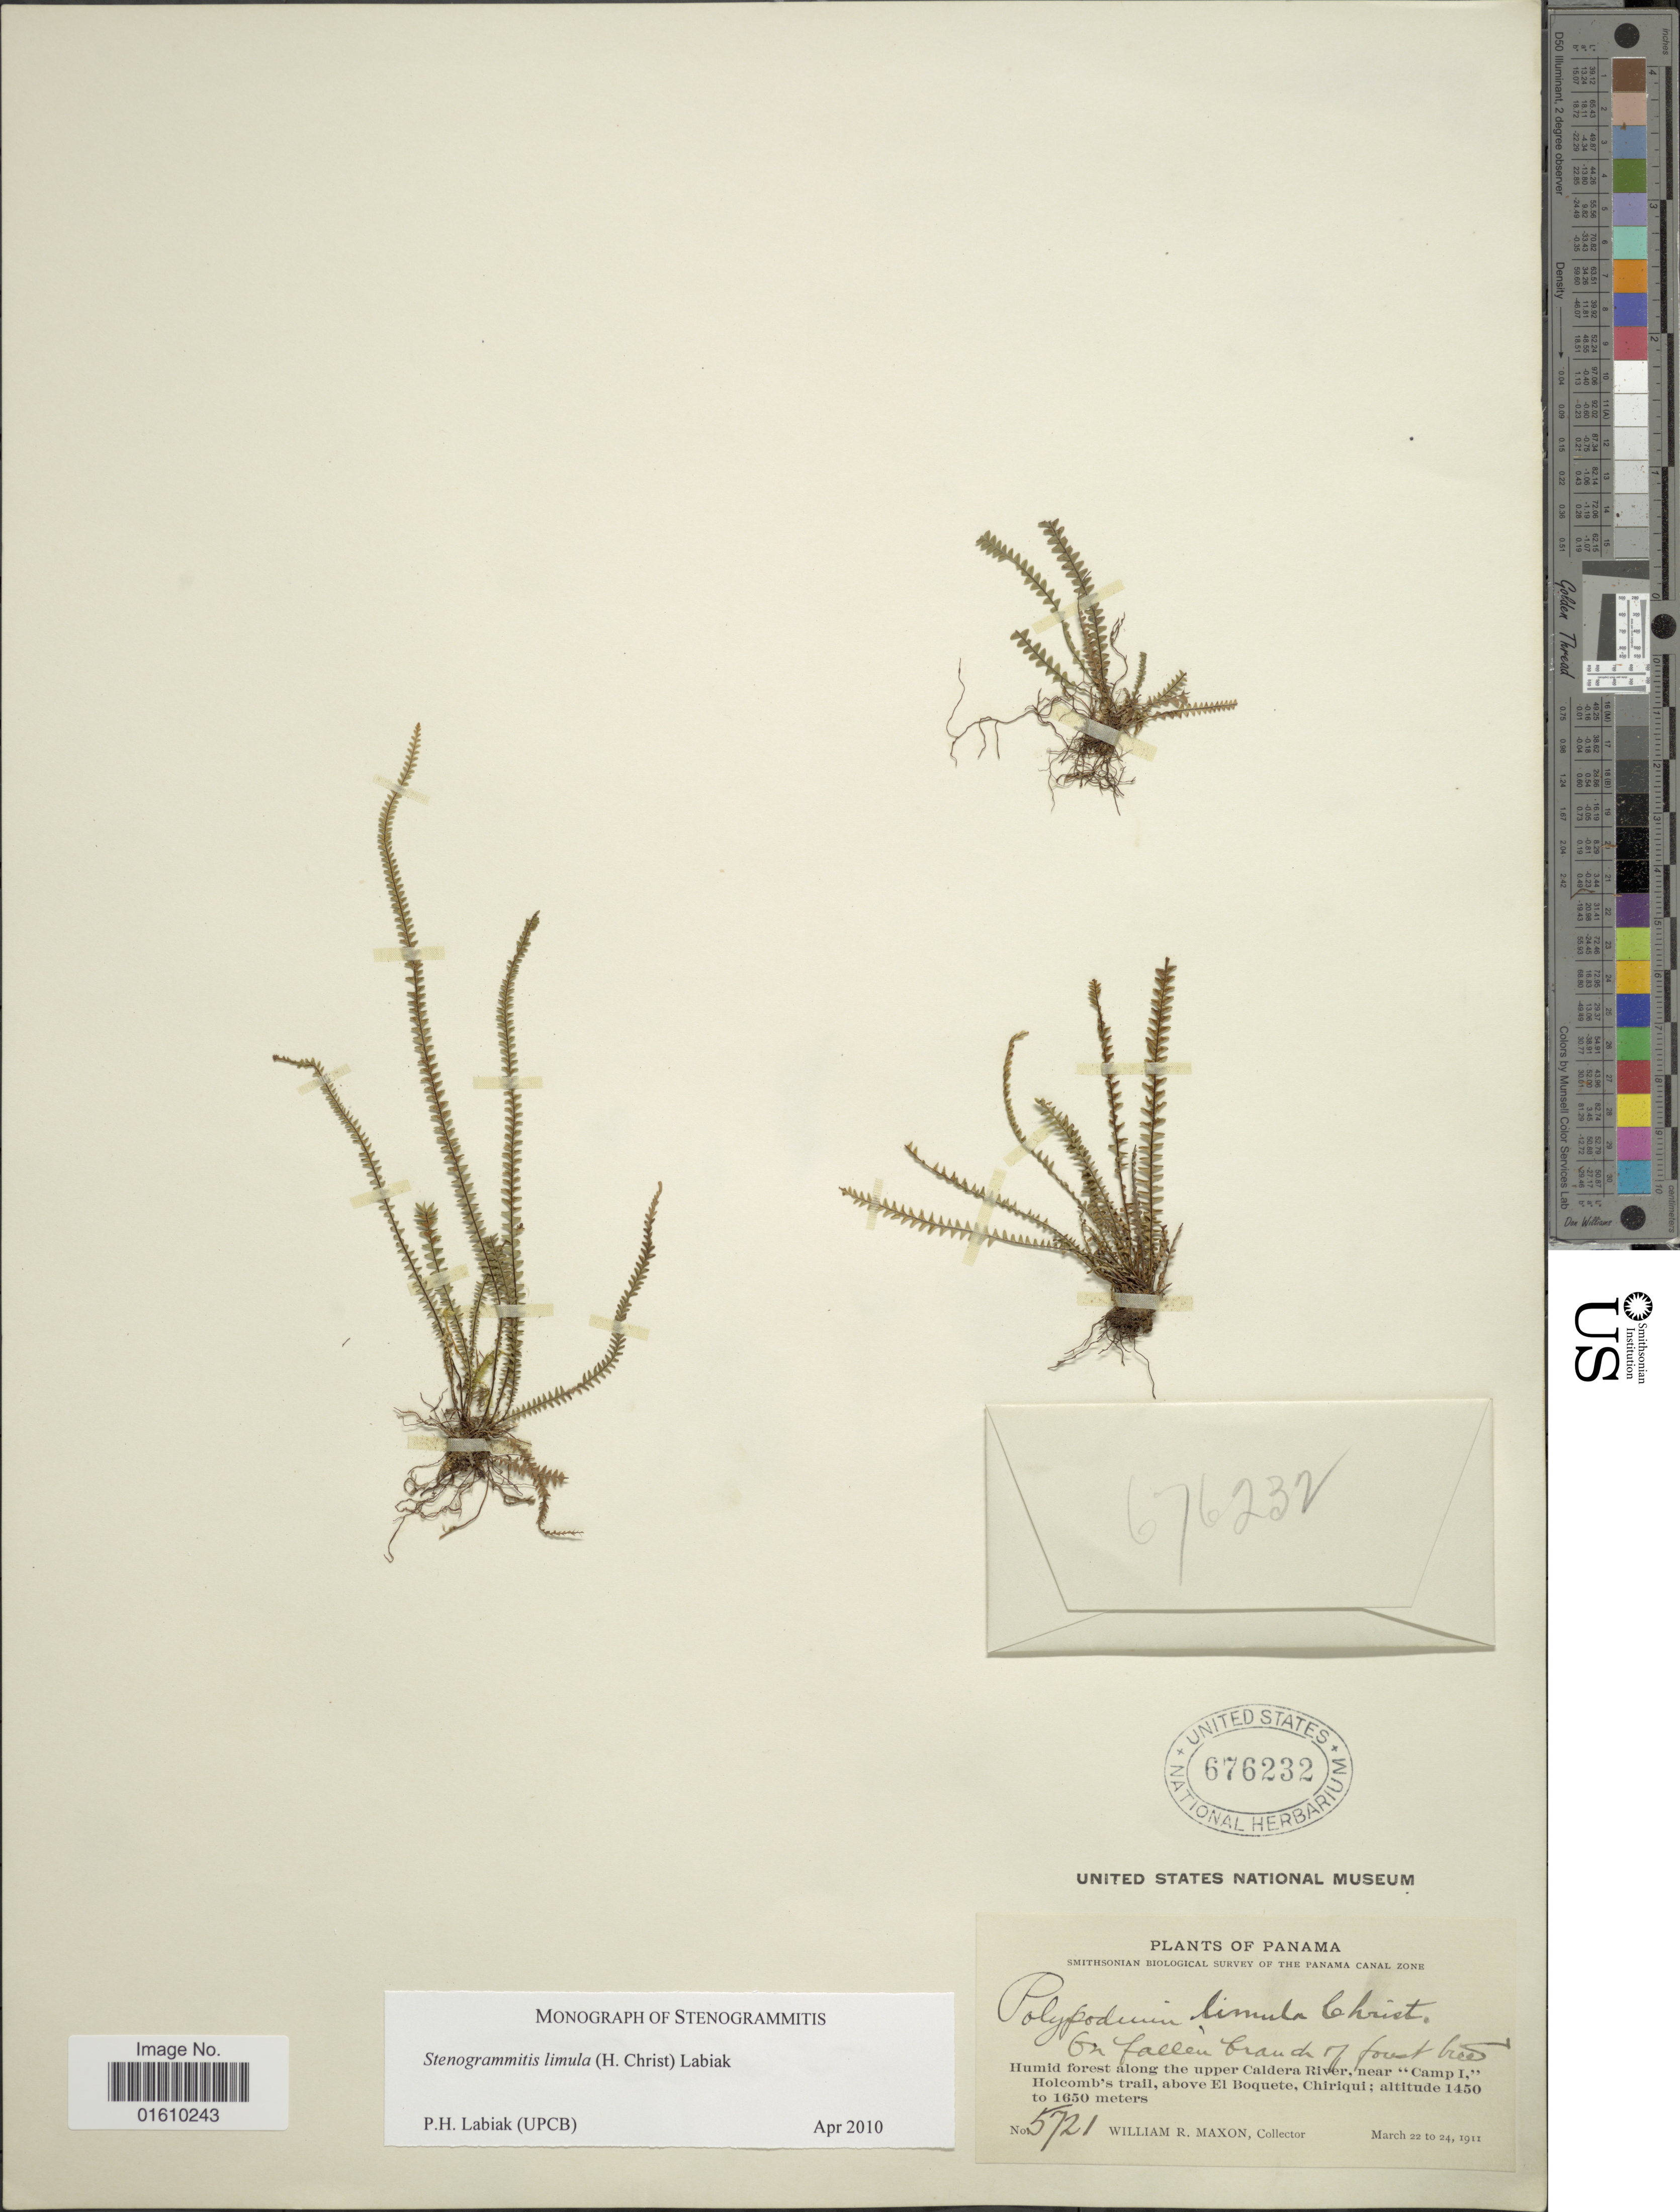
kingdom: Plantae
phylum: Tracheophyta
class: Polypodiopsida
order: Polypodiales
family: Polypodiaceae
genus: Stenogrammitis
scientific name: Stenogrammitis limula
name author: (Christ) Labiak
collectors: W. R. Maxon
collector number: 5721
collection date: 1911-03-22/1911-03-24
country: Panama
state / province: Chiriqui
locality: Humid forest along the upper Caldera River, near "Camp I," Holcomb's trail, above El Boquete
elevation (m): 1450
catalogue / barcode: US 676232